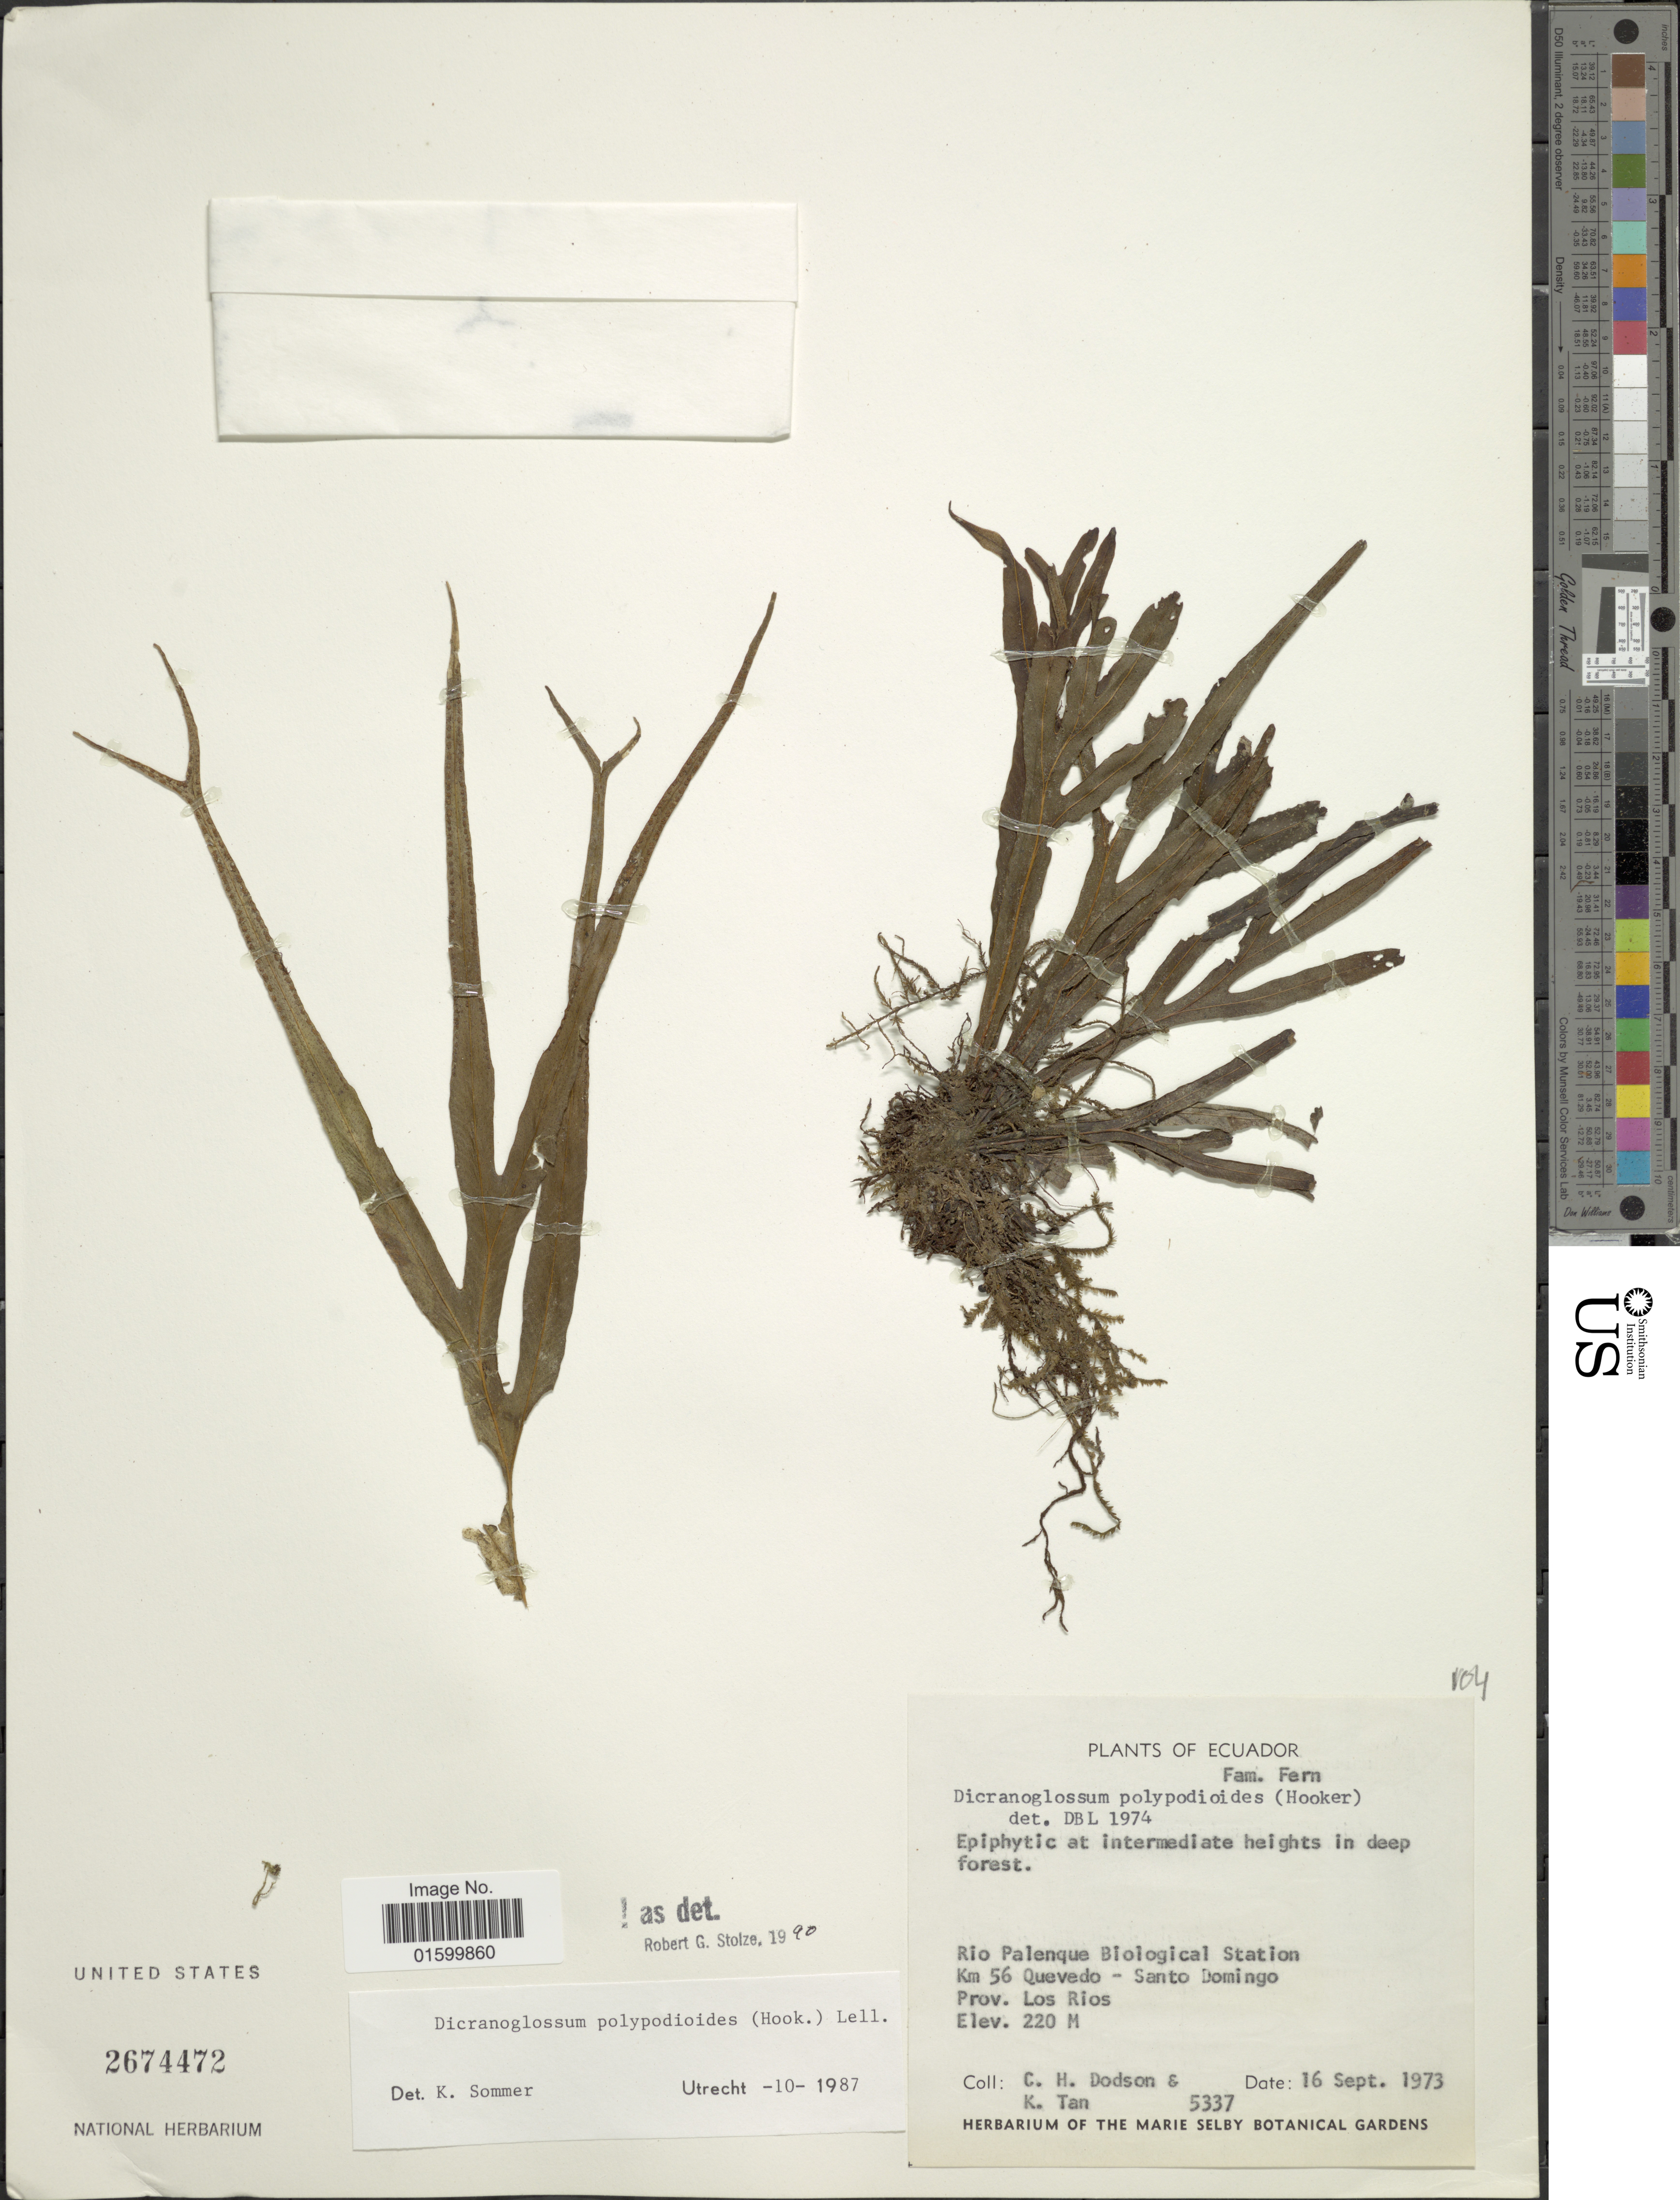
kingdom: Plantae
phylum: Tracheophyta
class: Polypodiopsida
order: Polypodiales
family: Polypodiaceae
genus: Pleopeltis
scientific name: Pleopeltis polypodioides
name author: (L.) E.G. Andrews & Windham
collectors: C. H. Dodson & K. Tan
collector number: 5337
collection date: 1973-09-16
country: Ecuador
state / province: Los Ríos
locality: Rio Palenque Biological Station, Km 56 Quevedo, Santo Domingo, Prov. Los Rios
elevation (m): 220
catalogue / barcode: US 2674472